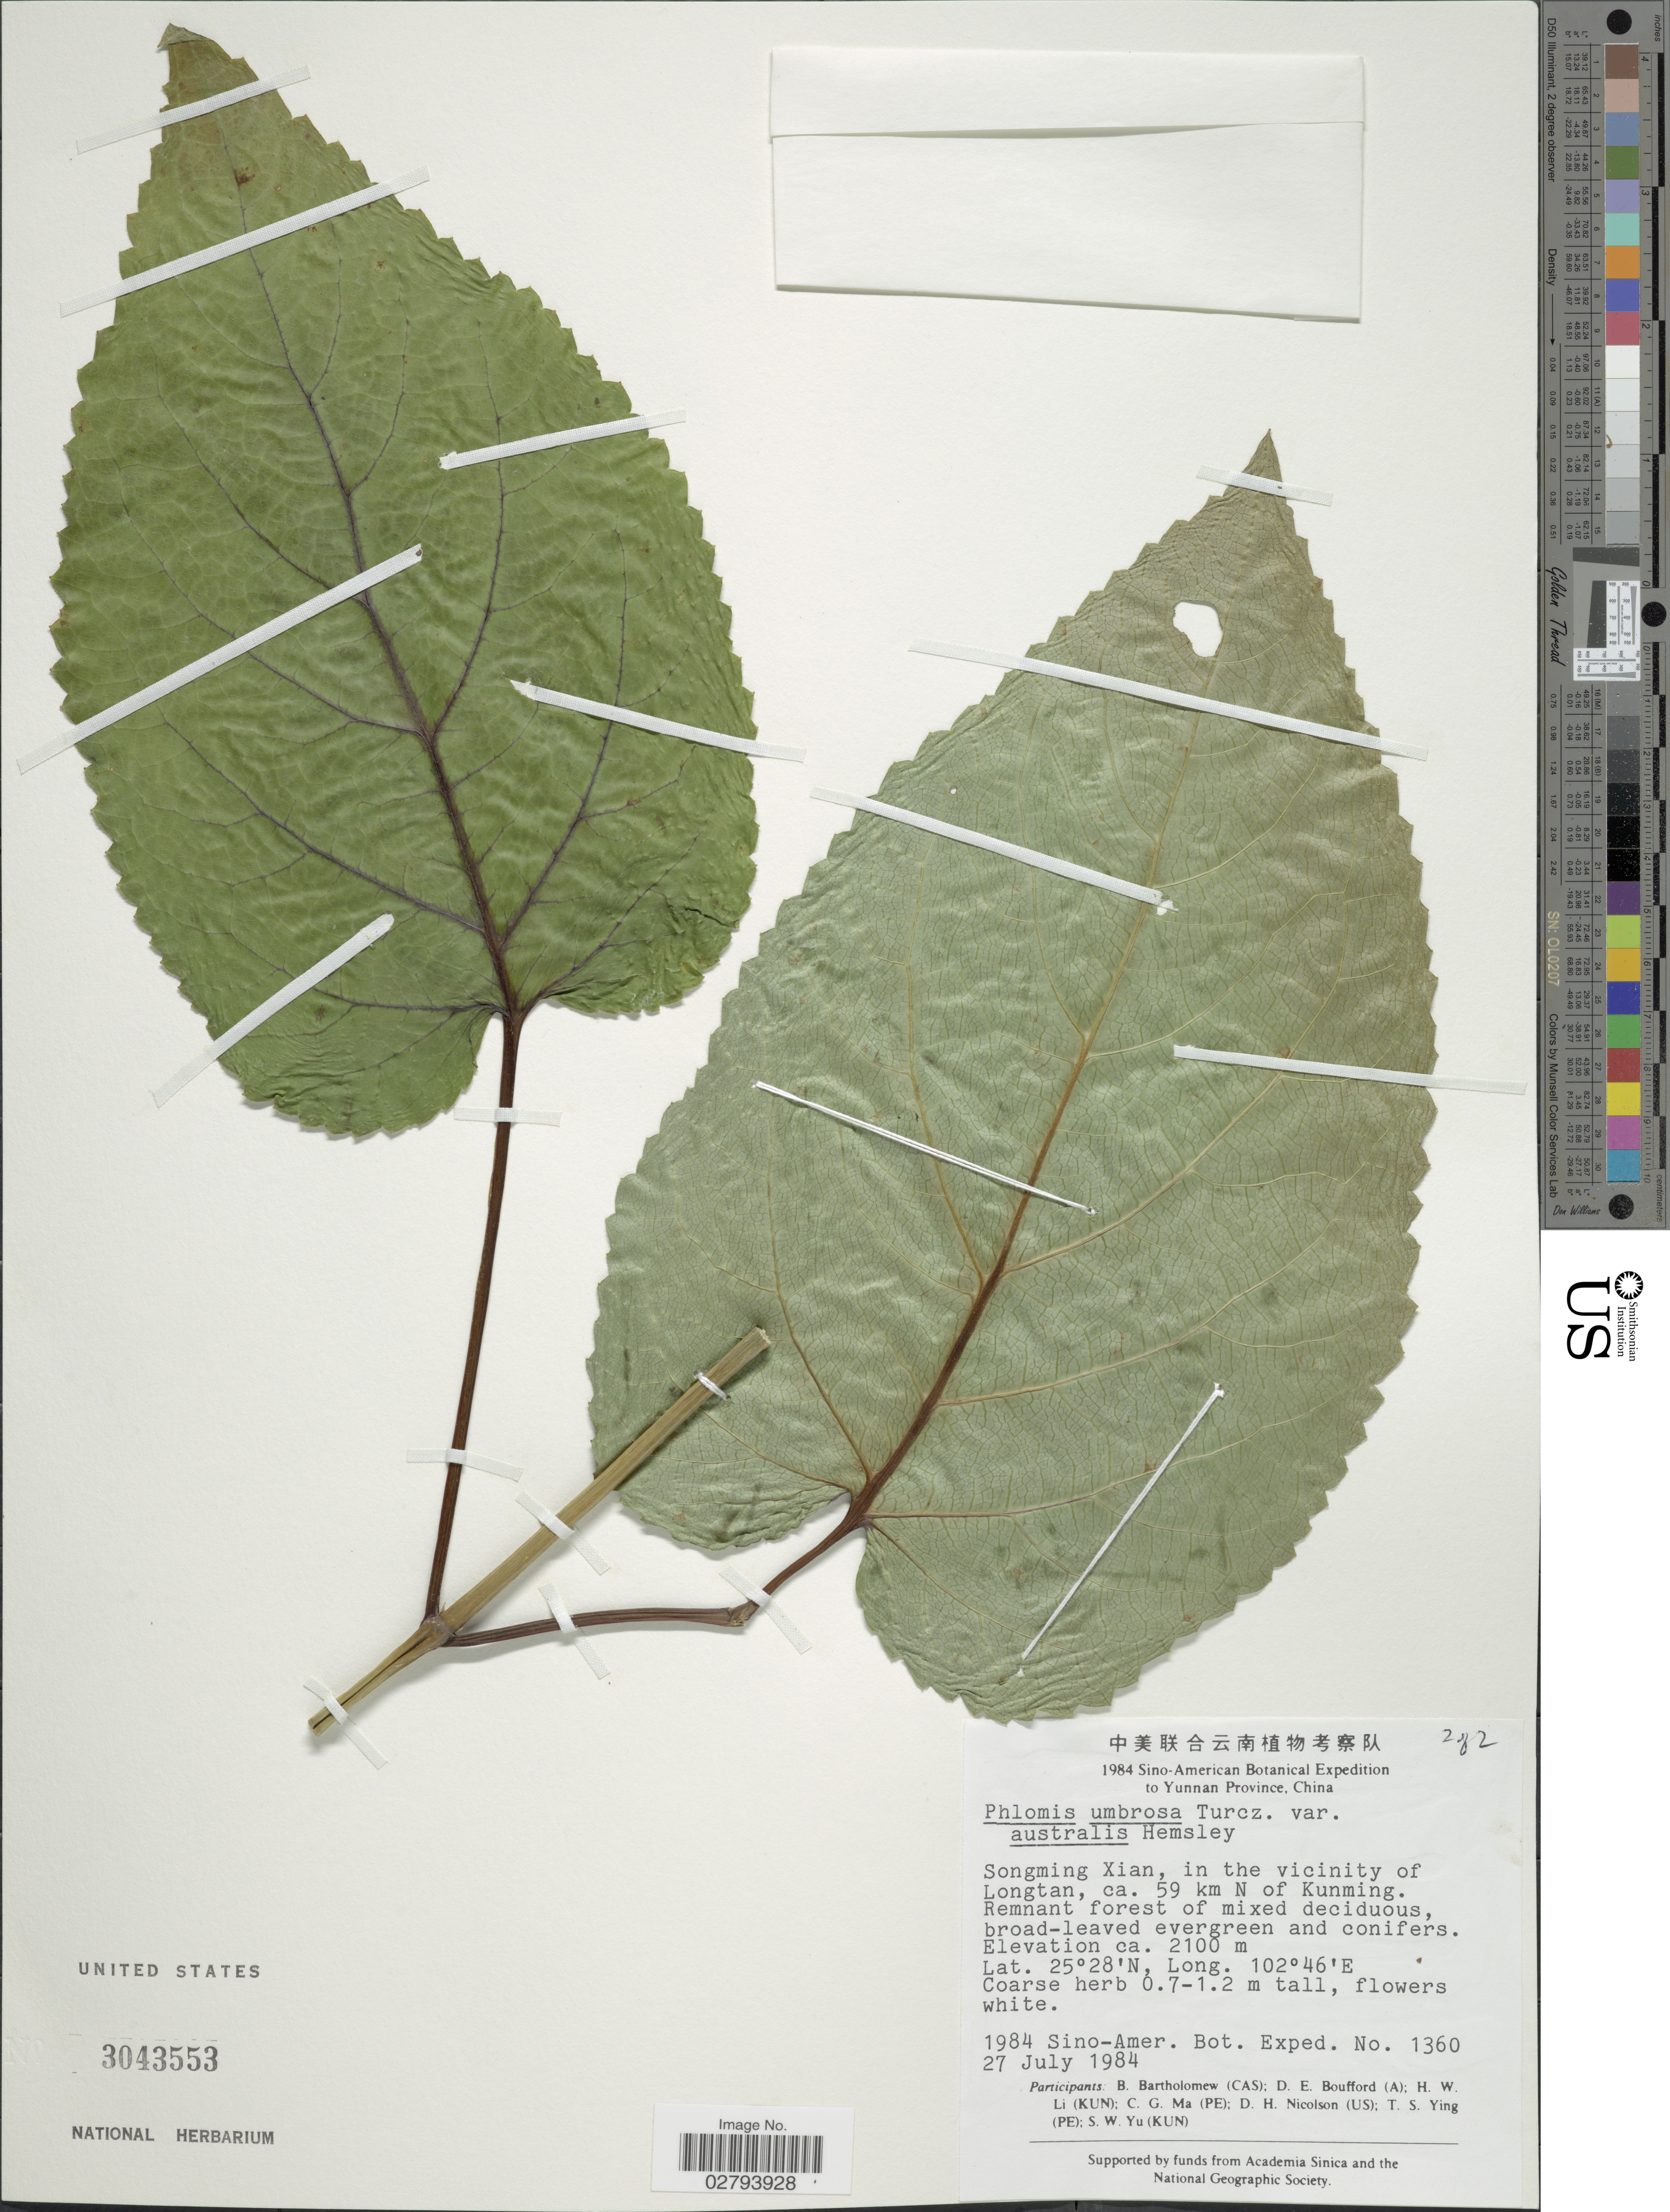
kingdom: Plantae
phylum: Tracheophyta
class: Magnoliopsida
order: Lamiales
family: Lamiaceae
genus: Phlomoides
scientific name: Phlomoides umbrosa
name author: (Turcz.) Kamelin & Makhm.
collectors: Sino-Amer. Bot. Exped. 1984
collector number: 1360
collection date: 1984-07-27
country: China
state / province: Yunnan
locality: Yunnan Province, Songming Xian, in the vicinity of Longtan, ca. 59 km N of Kunming.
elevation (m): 2100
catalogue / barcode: US 3043553